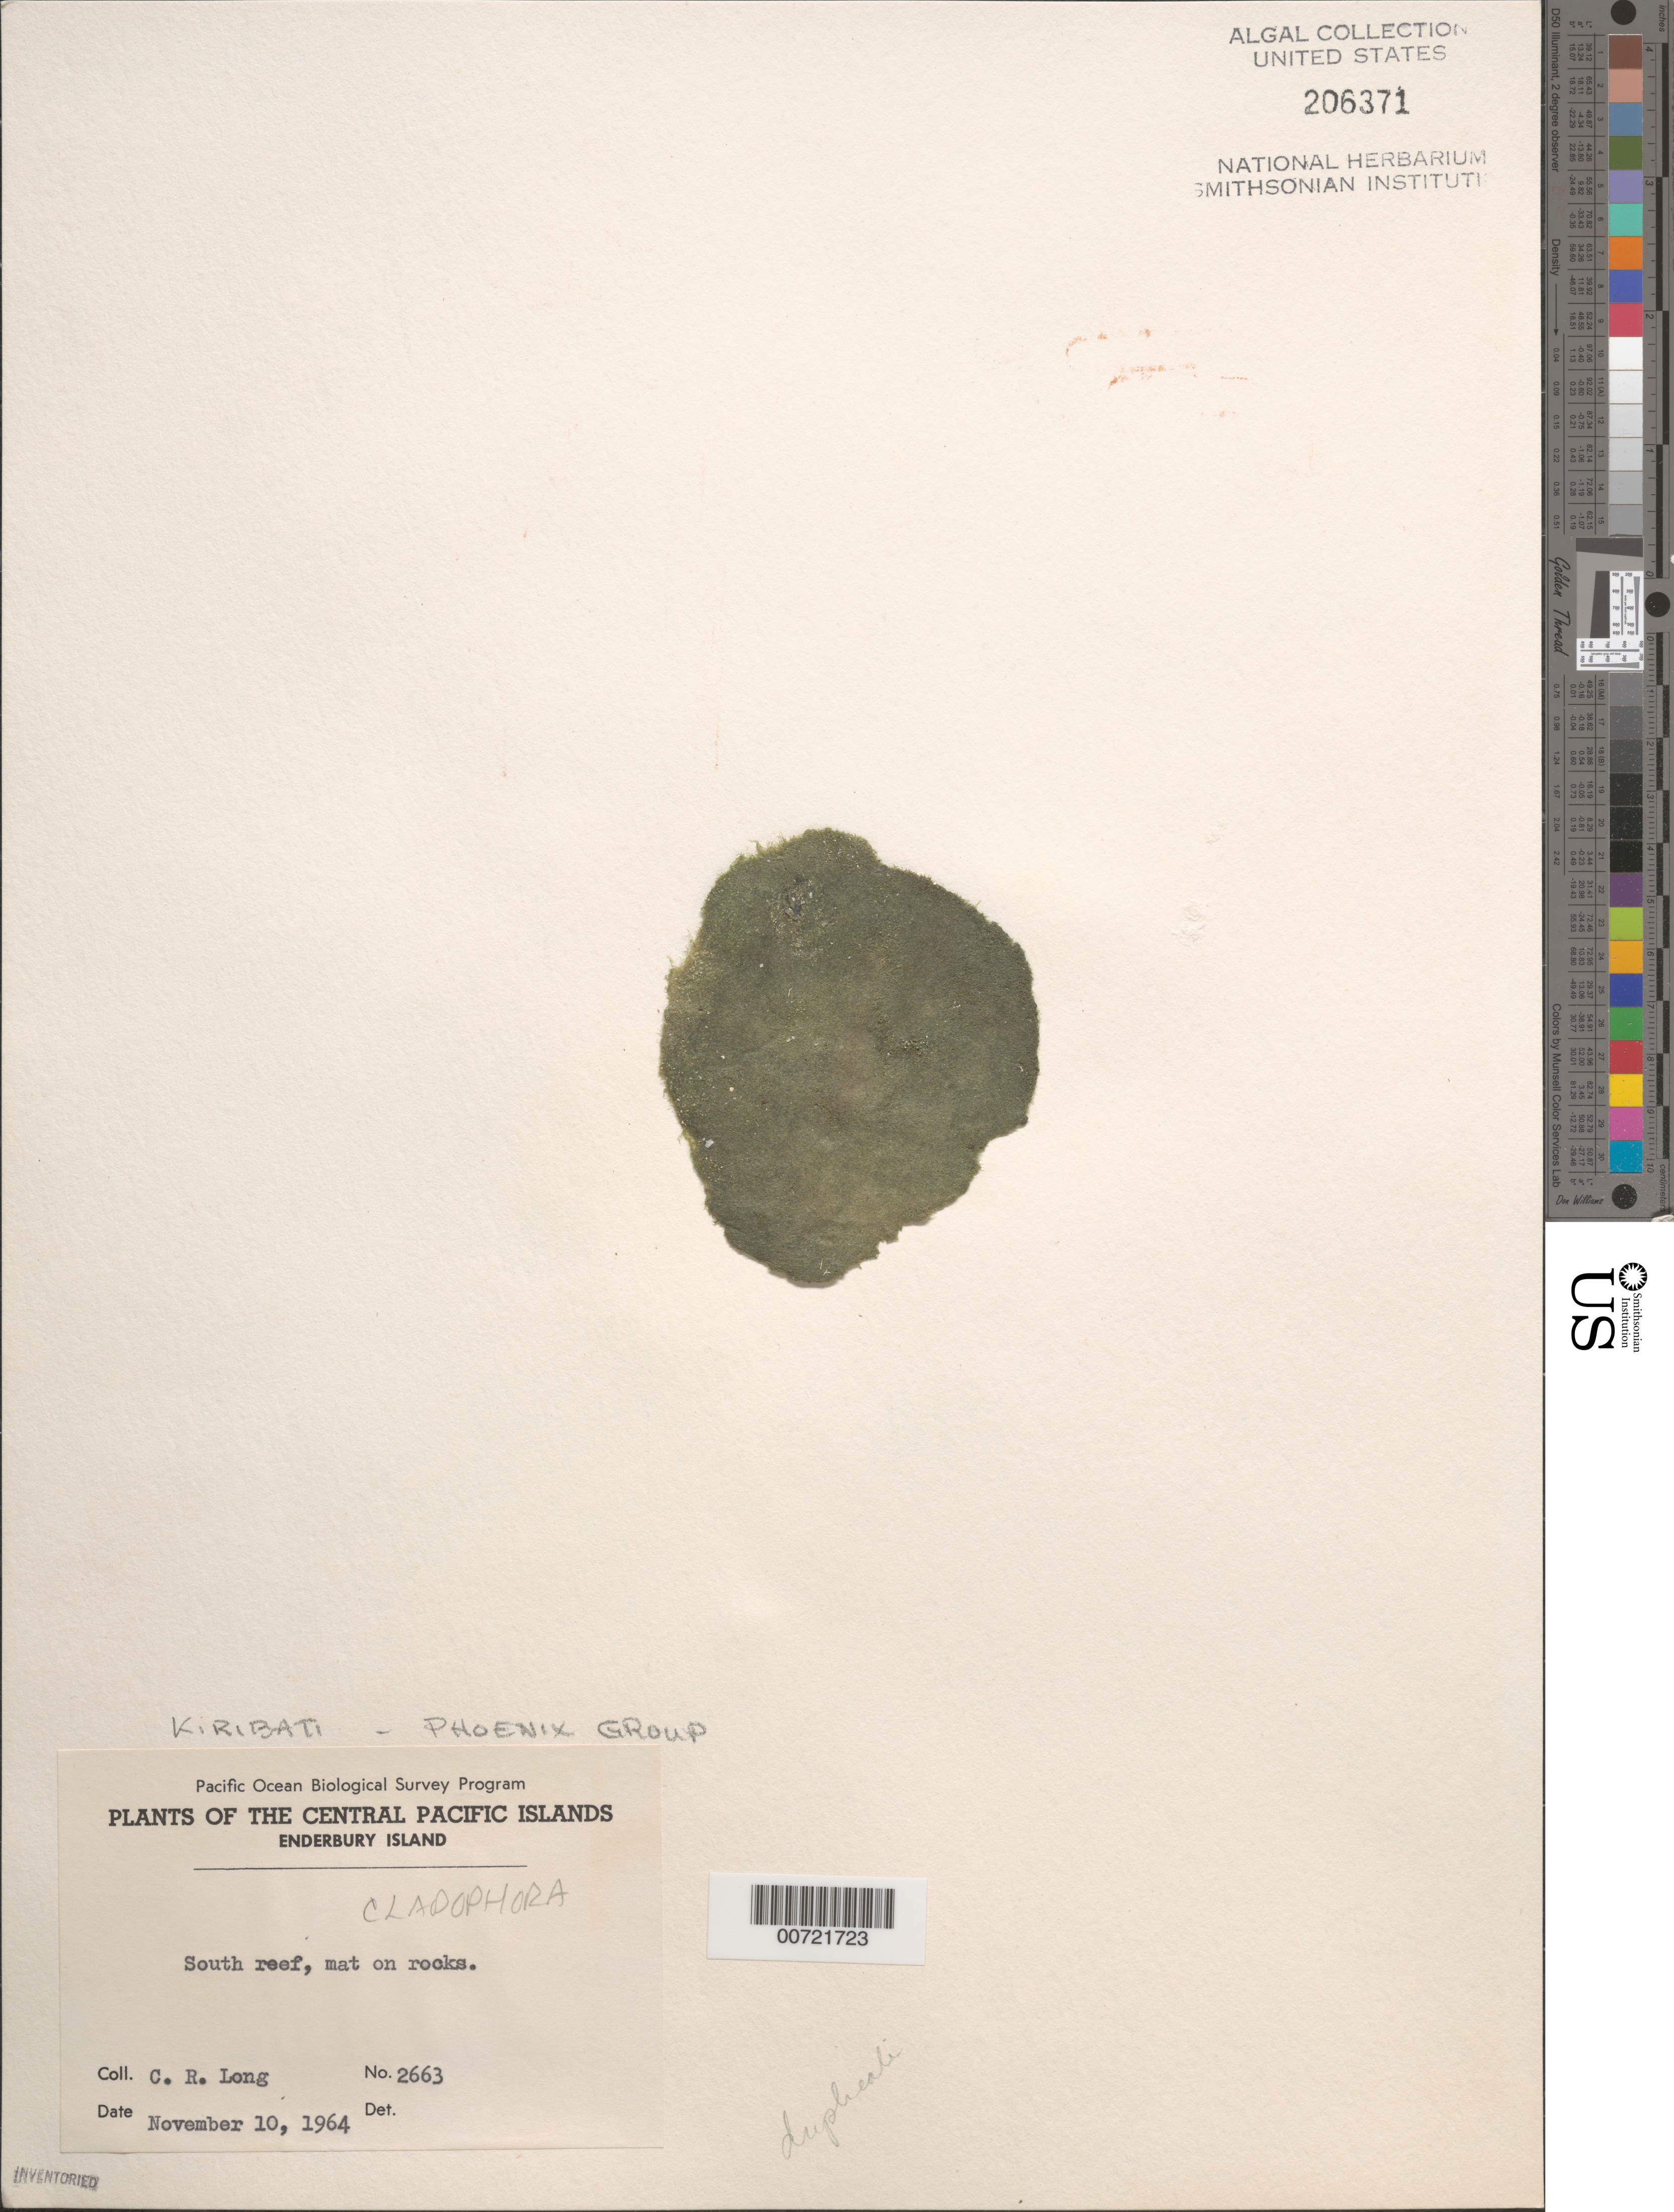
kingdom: Plantae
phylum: Chlorophyta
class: Ulvophyceae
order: Cladophorales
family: Cladophoraceae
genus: Cladophora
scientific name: Cladophora sp.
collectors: C. R. Long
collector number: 2663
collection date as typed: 10 Nov 1964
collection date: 1964-11-10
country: Kiribati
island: Enderbury I.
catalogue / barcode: US 206371